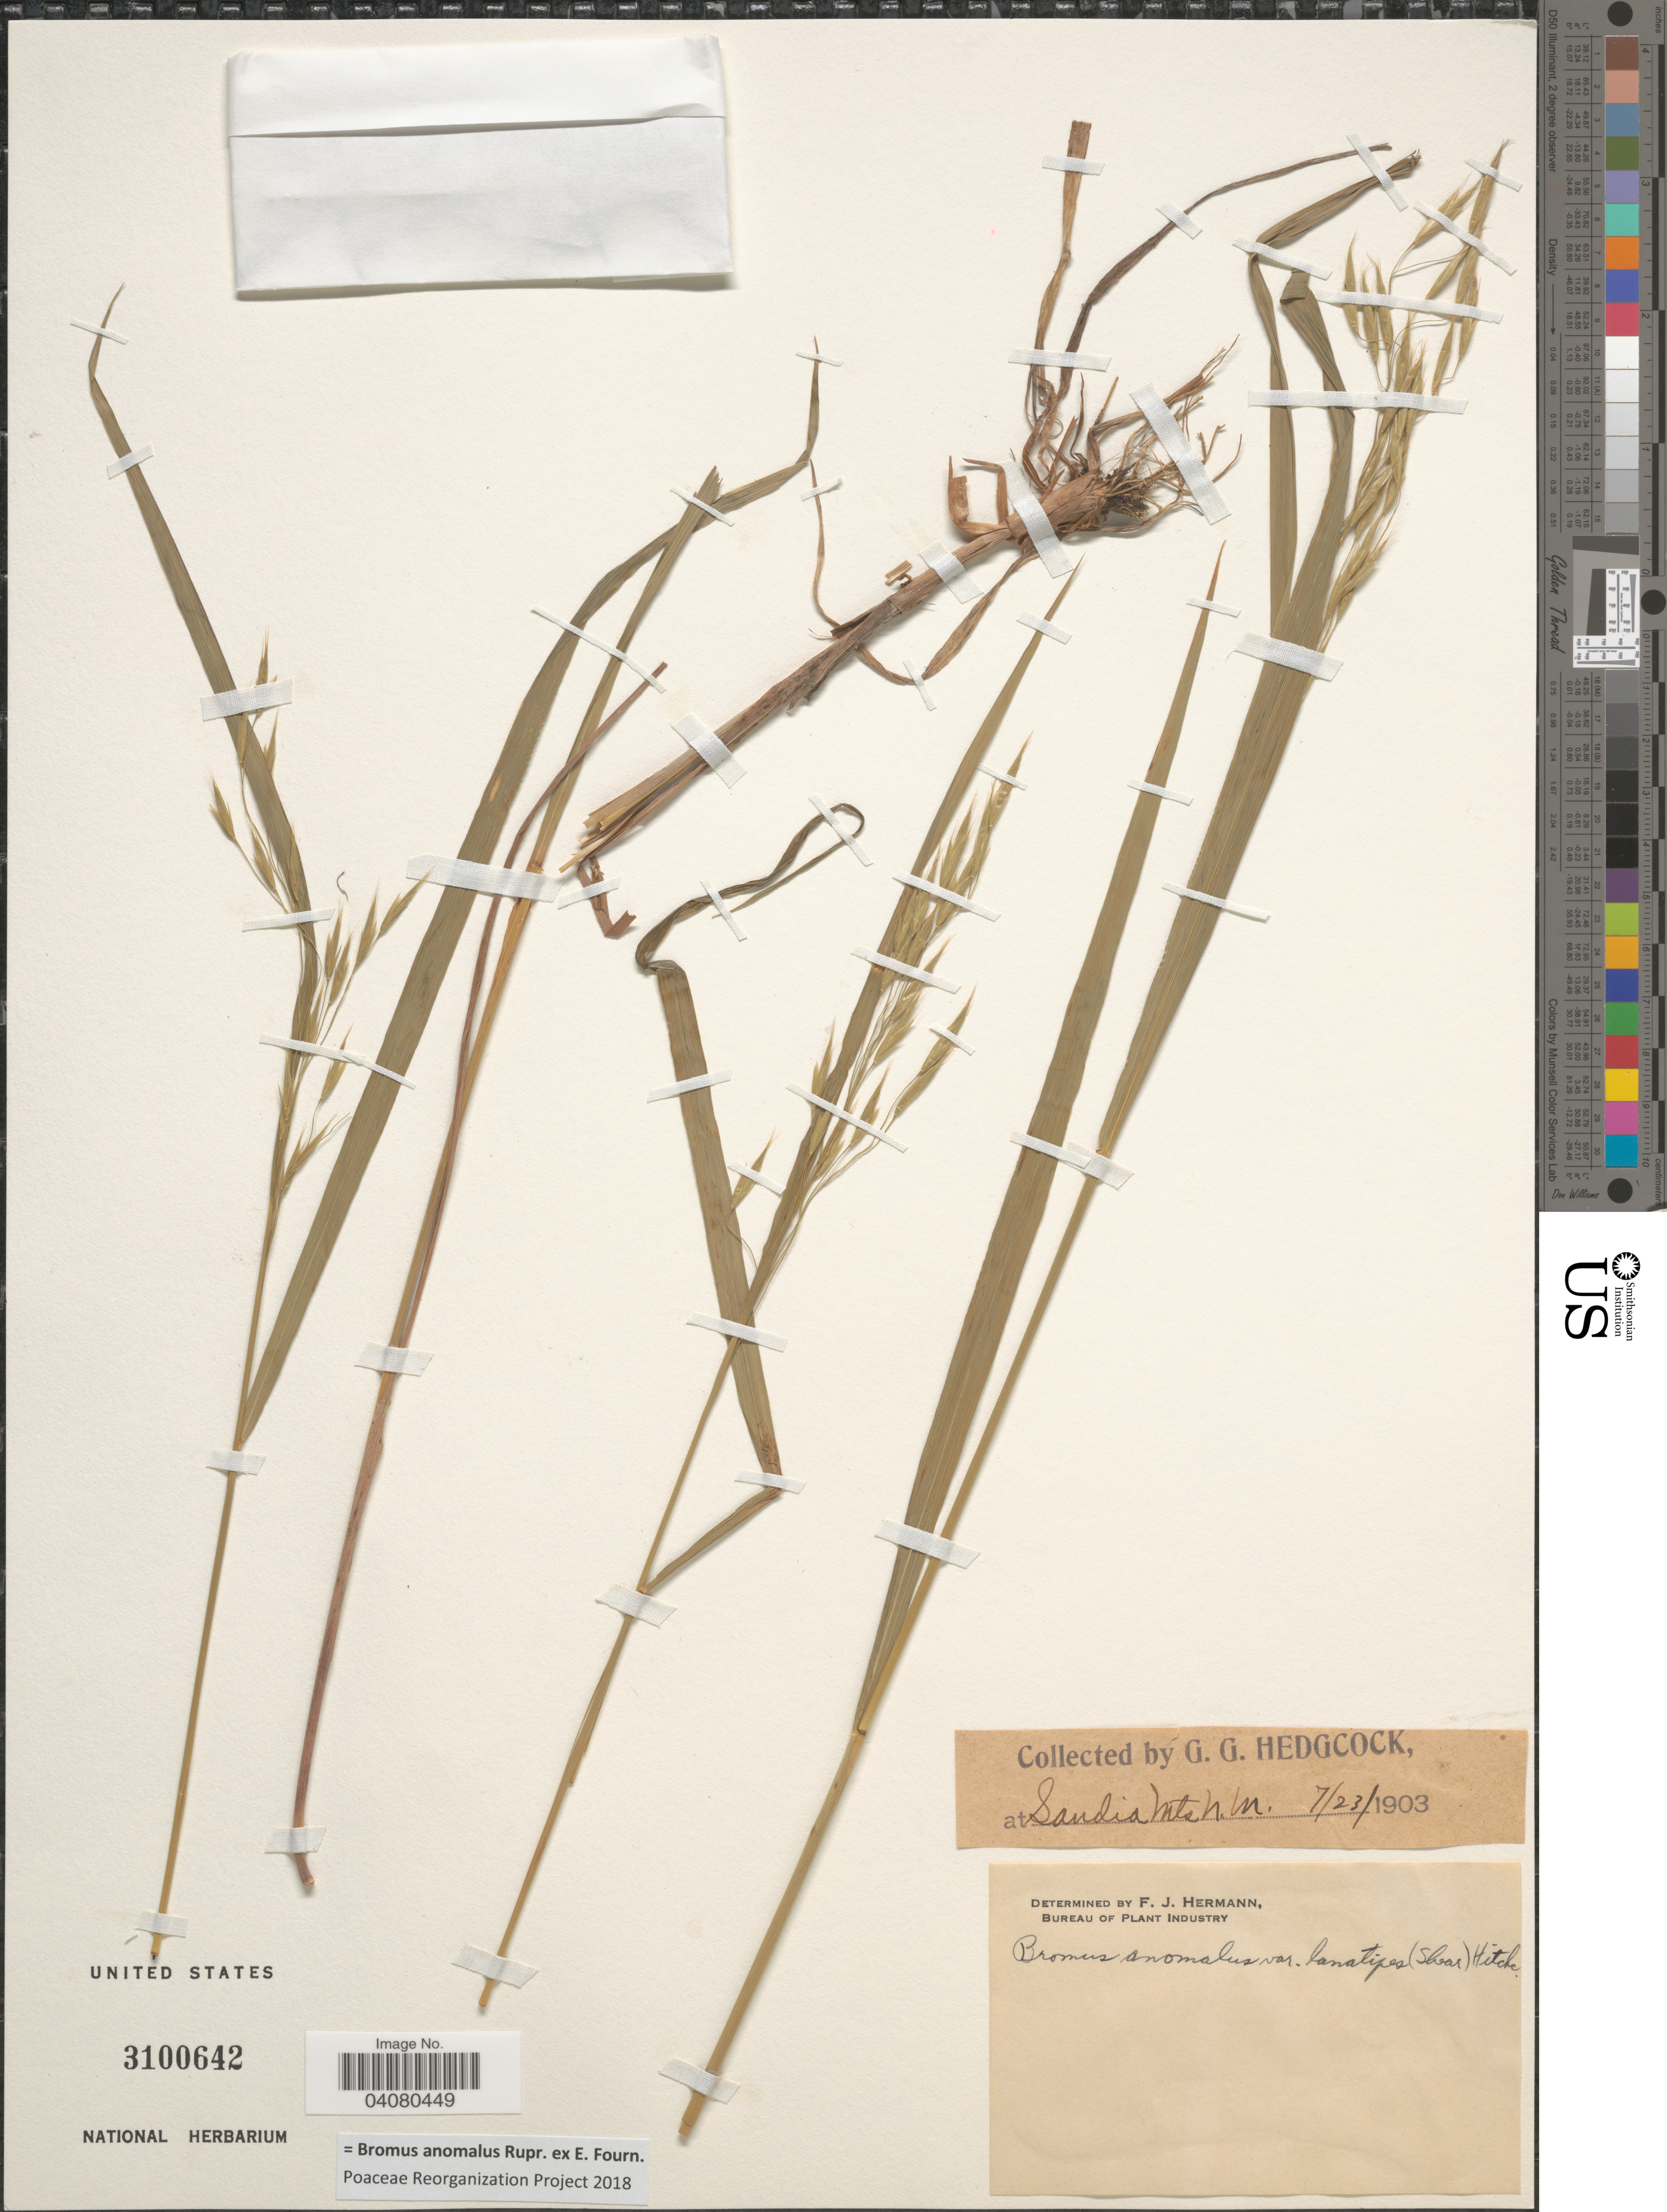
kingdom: Plantae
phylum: Tracheophyta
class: Liliopsida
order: Poales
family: Poaceae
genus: Bromus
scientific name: Bromus anomalus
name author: Rupr. ex E. Fourn.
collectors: G. Hedgcock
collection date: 1903-07-23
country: United States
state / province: New Mexico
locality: Sandia Mts.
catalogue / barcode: US 3100642